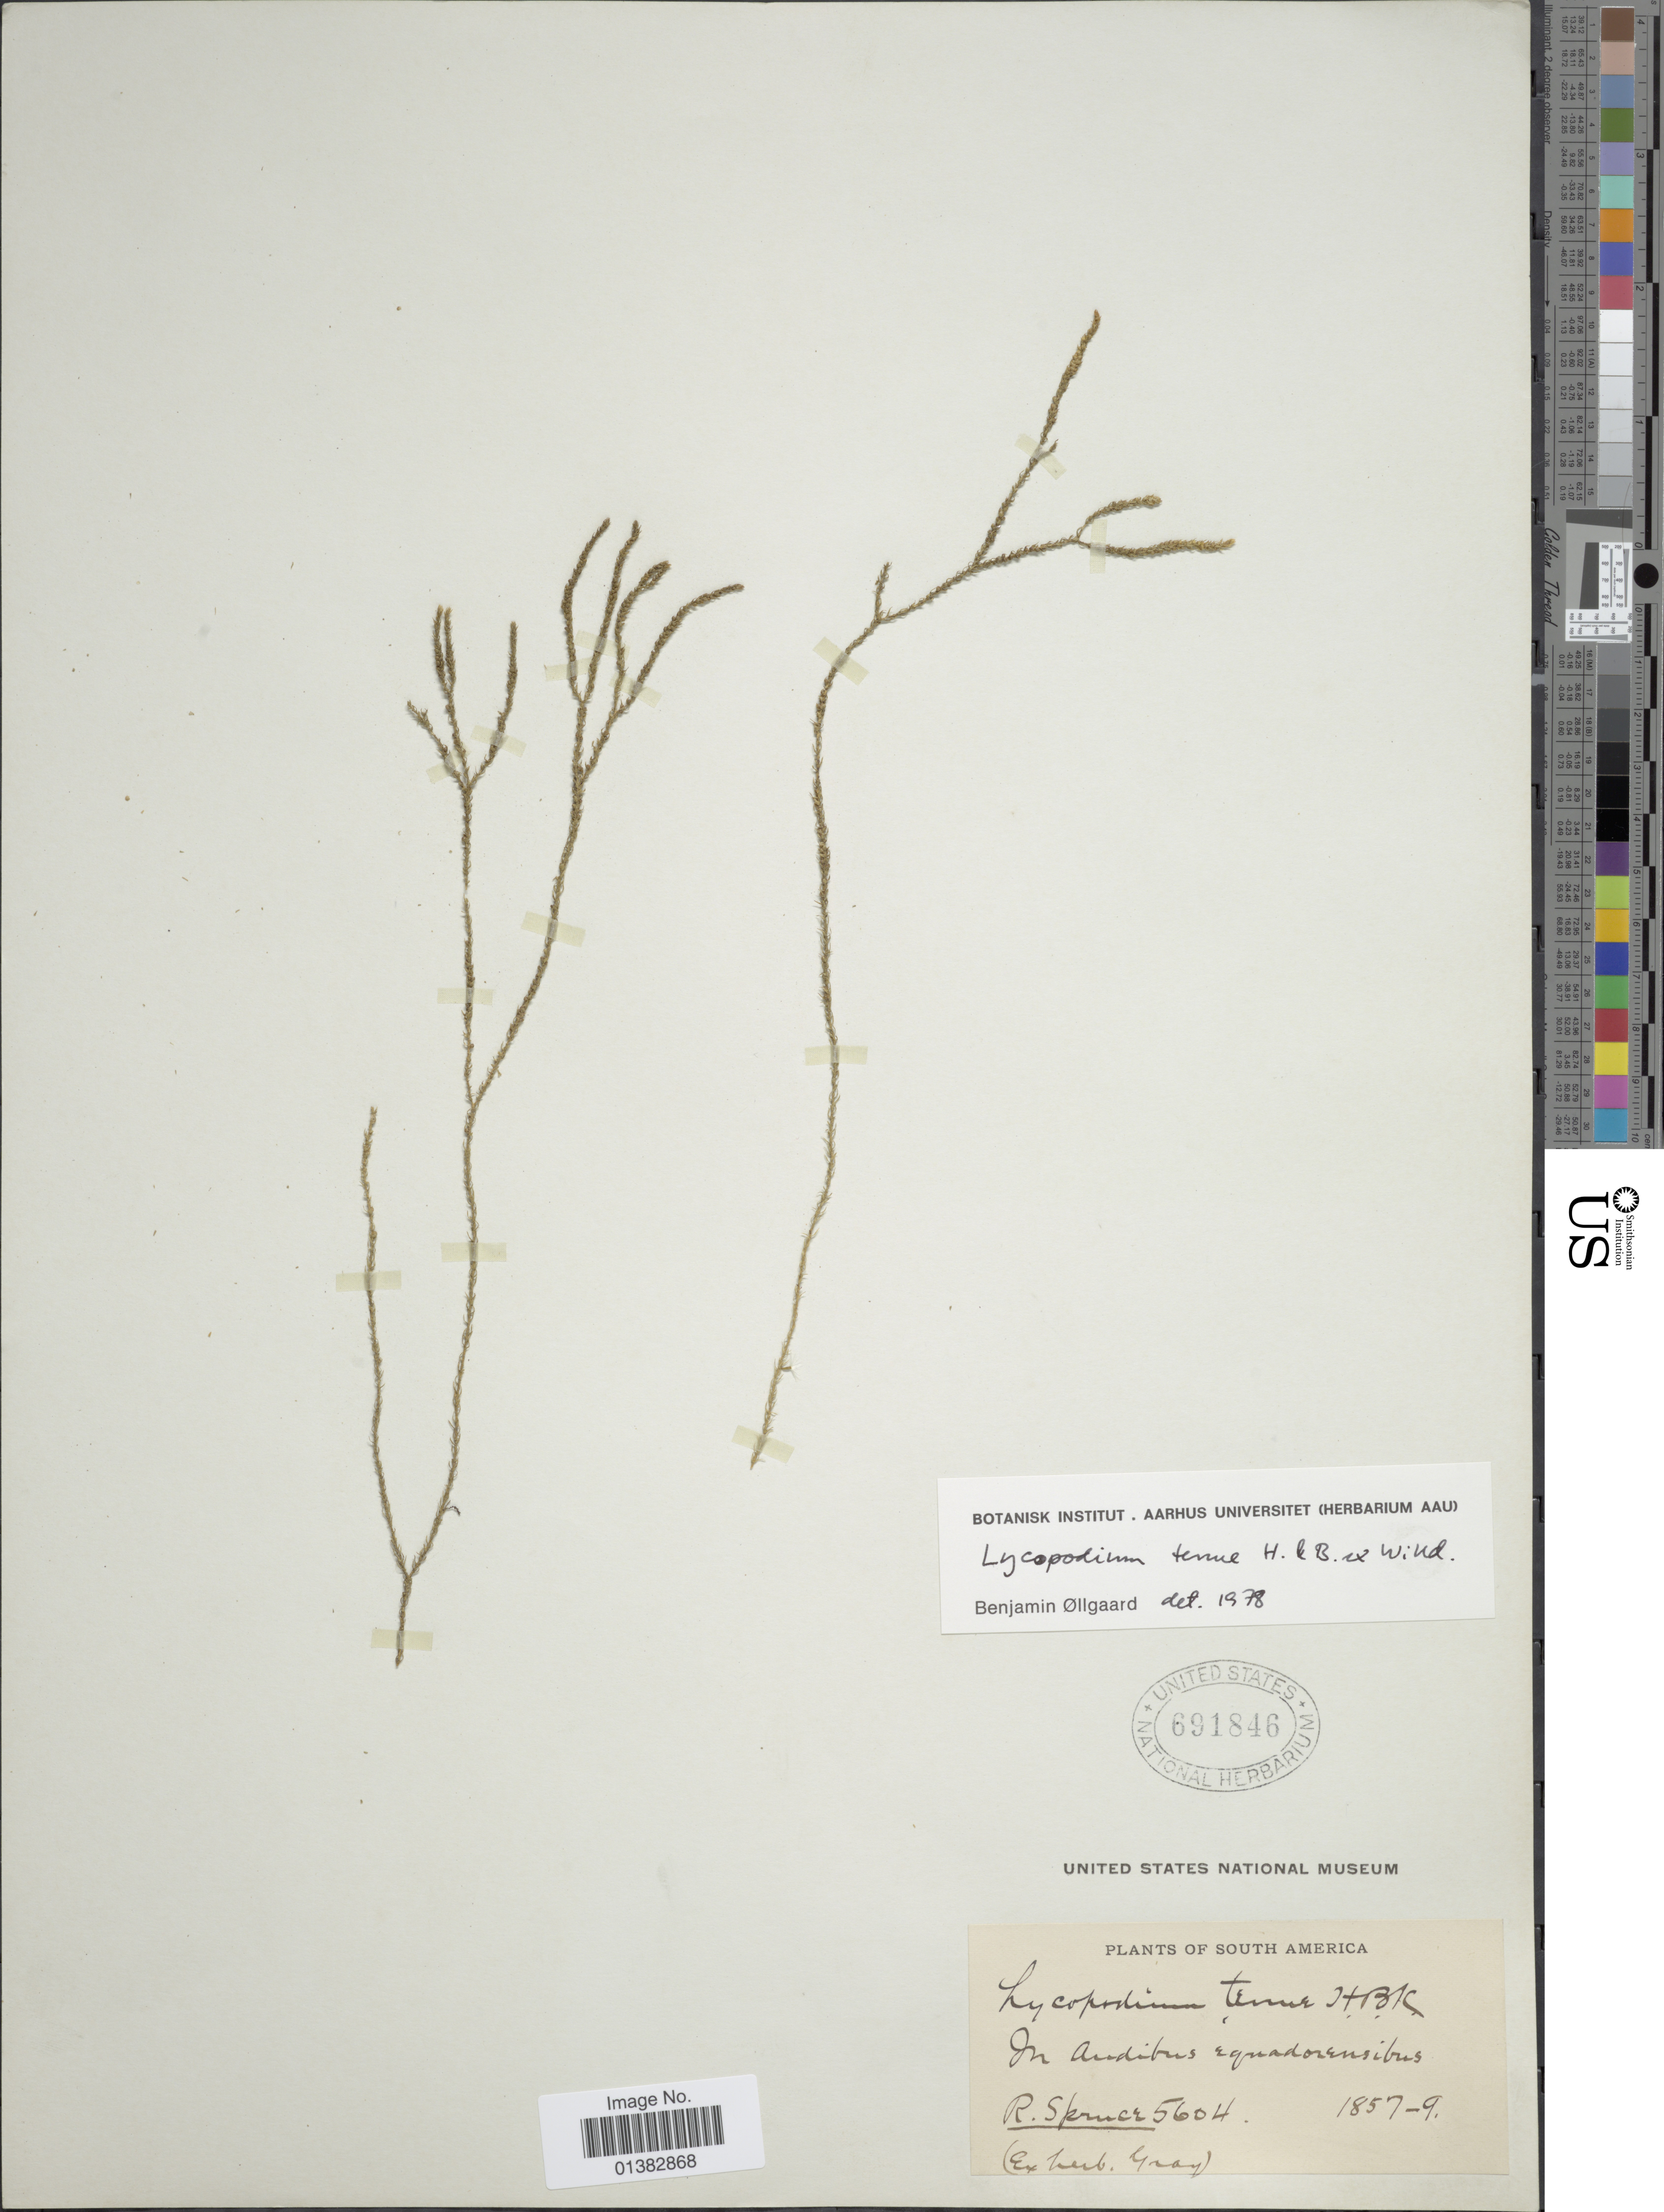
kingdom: Plantae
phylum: Tracheophyta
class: Lycopodiopsida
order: Lycopodiales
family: Lycopodiaceae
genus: Phlegmariurus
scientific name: Phlegmariurus tenuis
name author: (Humb. & Bonpl. ex Willd.) B. Øllg.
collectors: R. Spruce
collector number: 5604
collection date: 1857/1859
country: Ecuador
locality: In Andibus equadorensibus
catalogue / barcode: US 691846